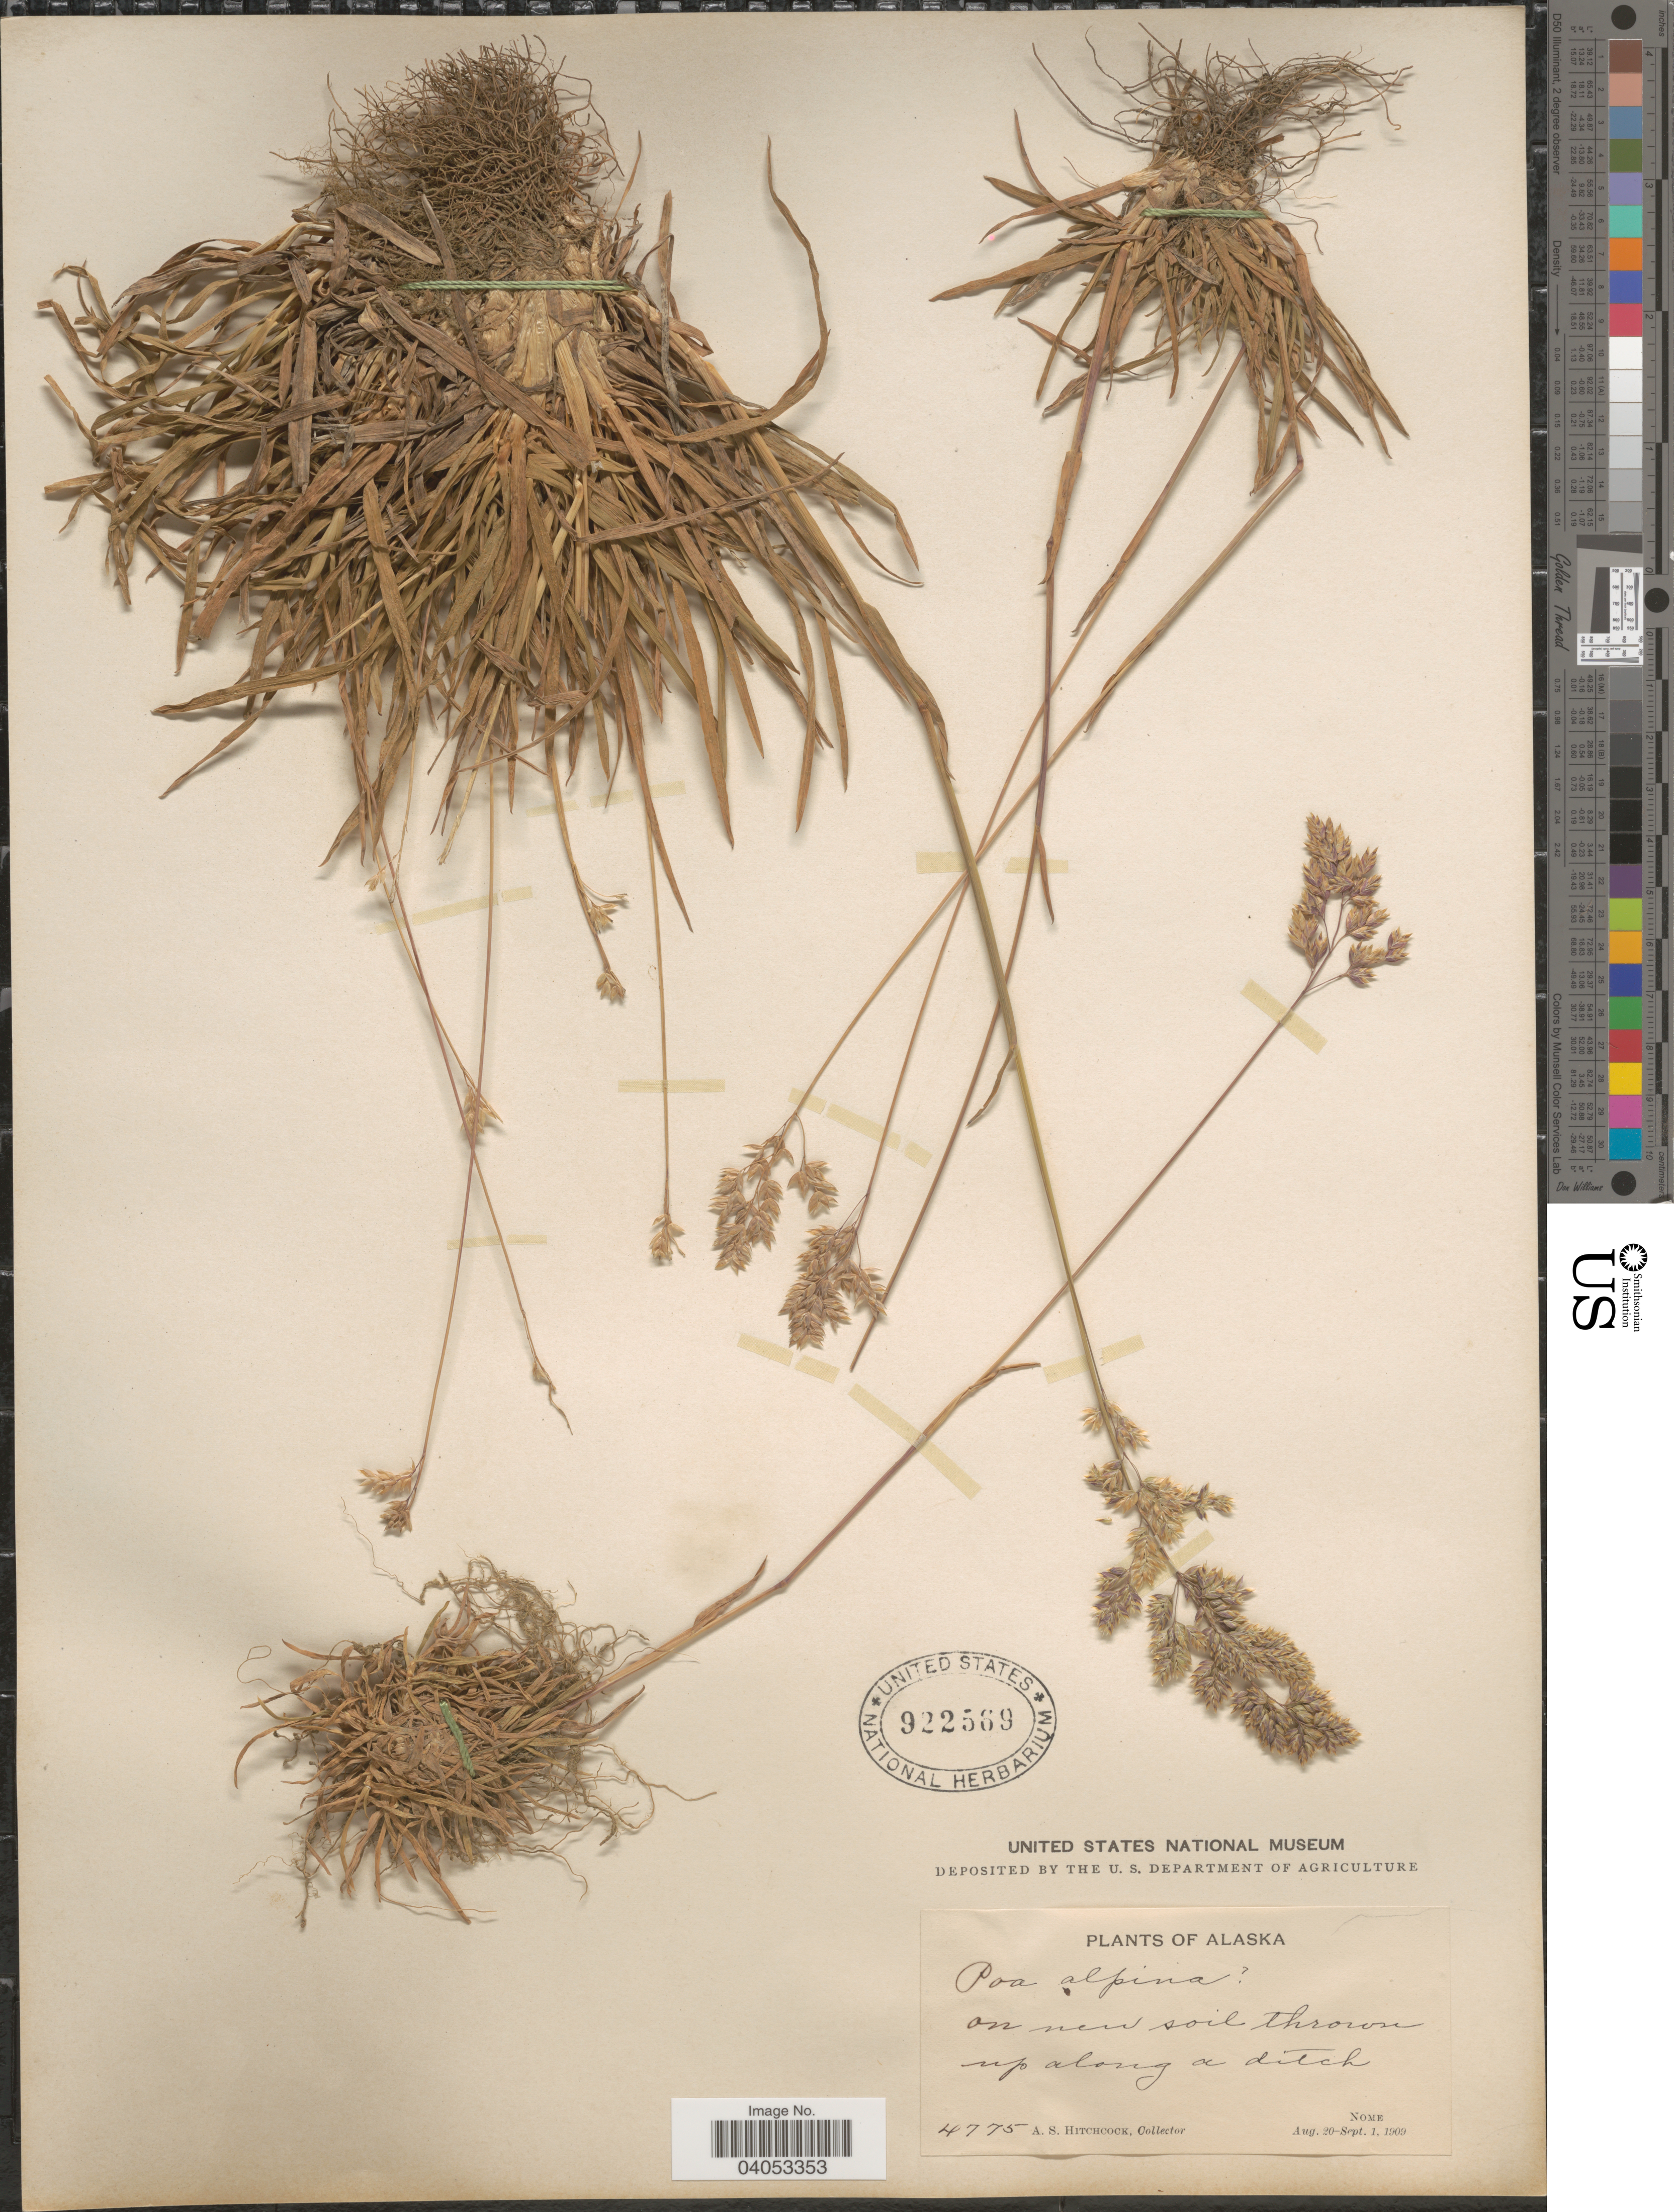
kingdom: Plantae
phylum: Tracheophyta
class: Liliopsida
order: Poales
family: Poaceae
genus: Poa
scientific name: Poa alpina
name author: L.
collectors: A. S. Hitchcock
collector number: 4775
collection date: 1909-08-20/1909-09-01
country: United States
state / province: Alaska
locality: Nome.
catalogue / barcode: US 922569